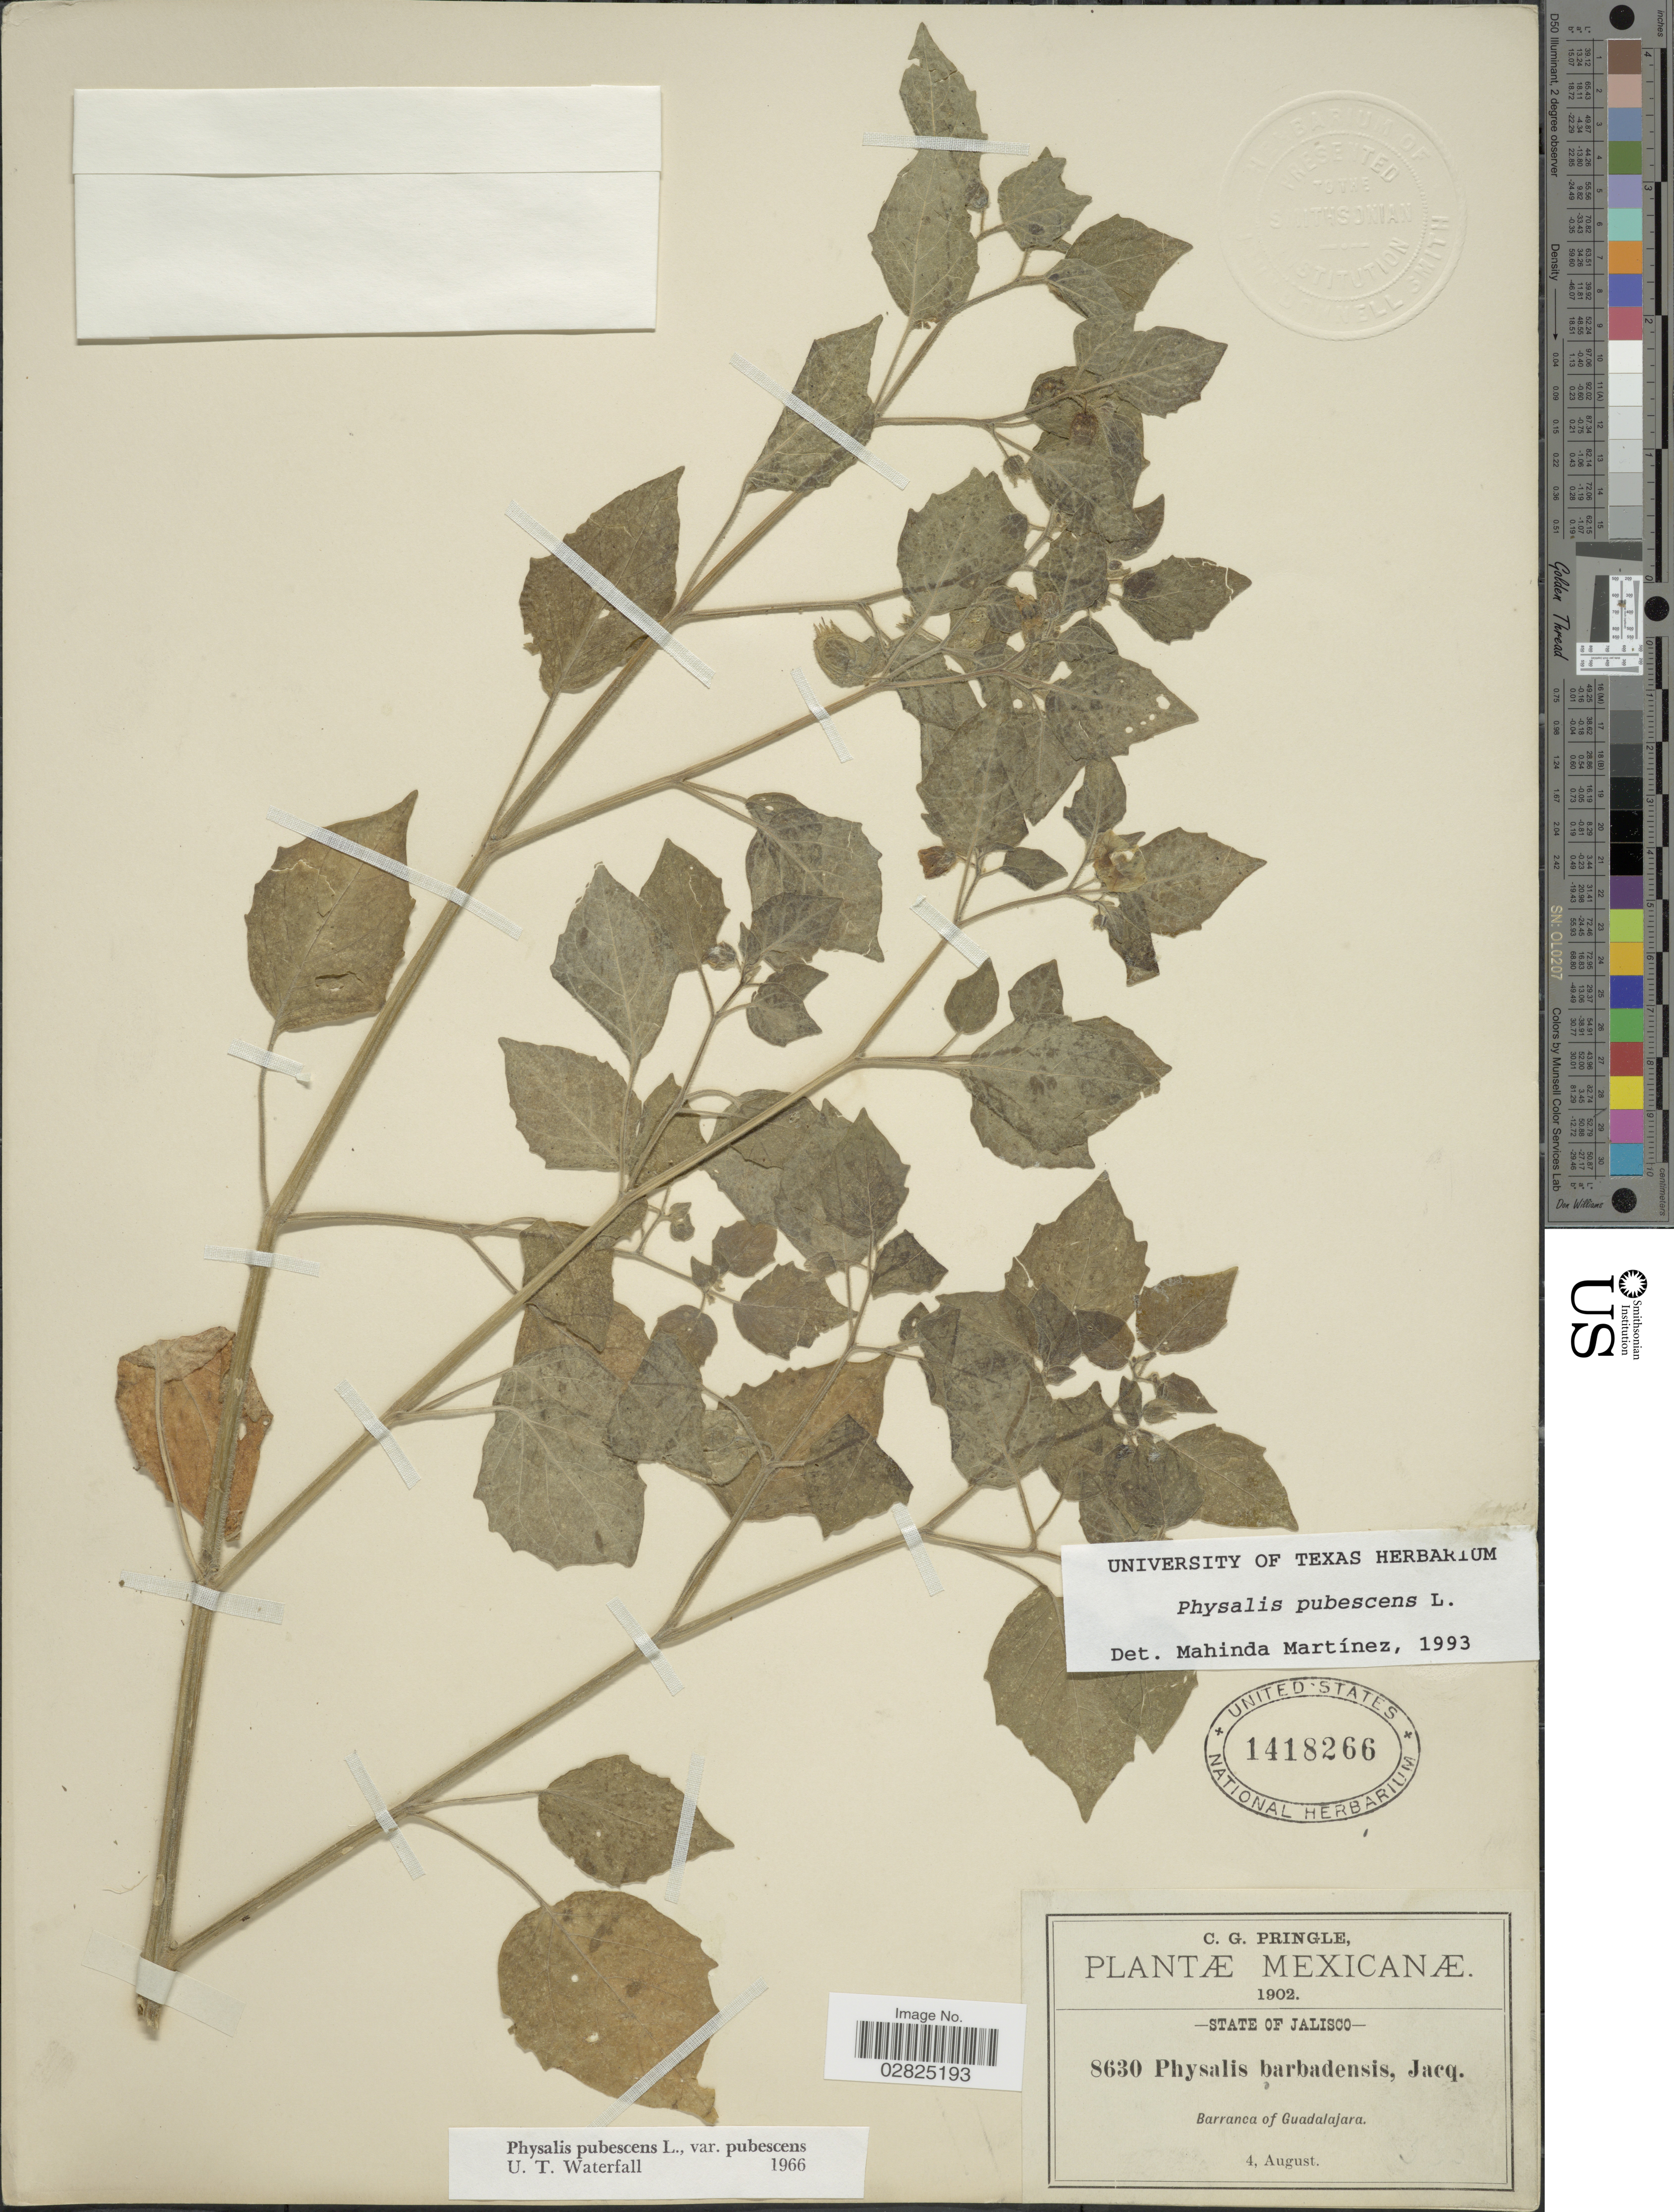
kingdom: Plantae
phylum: Tracheophyta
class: Magnoliopsida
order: Solanales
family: Solanaceae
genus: Physalis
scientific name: Physalis pubescens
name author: L.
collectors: C. G. Pringle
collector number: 8630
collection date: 1902-08-04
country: Mexico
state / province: Jalisco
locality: Barranca of Guadalajara.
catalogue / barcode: US 1418266